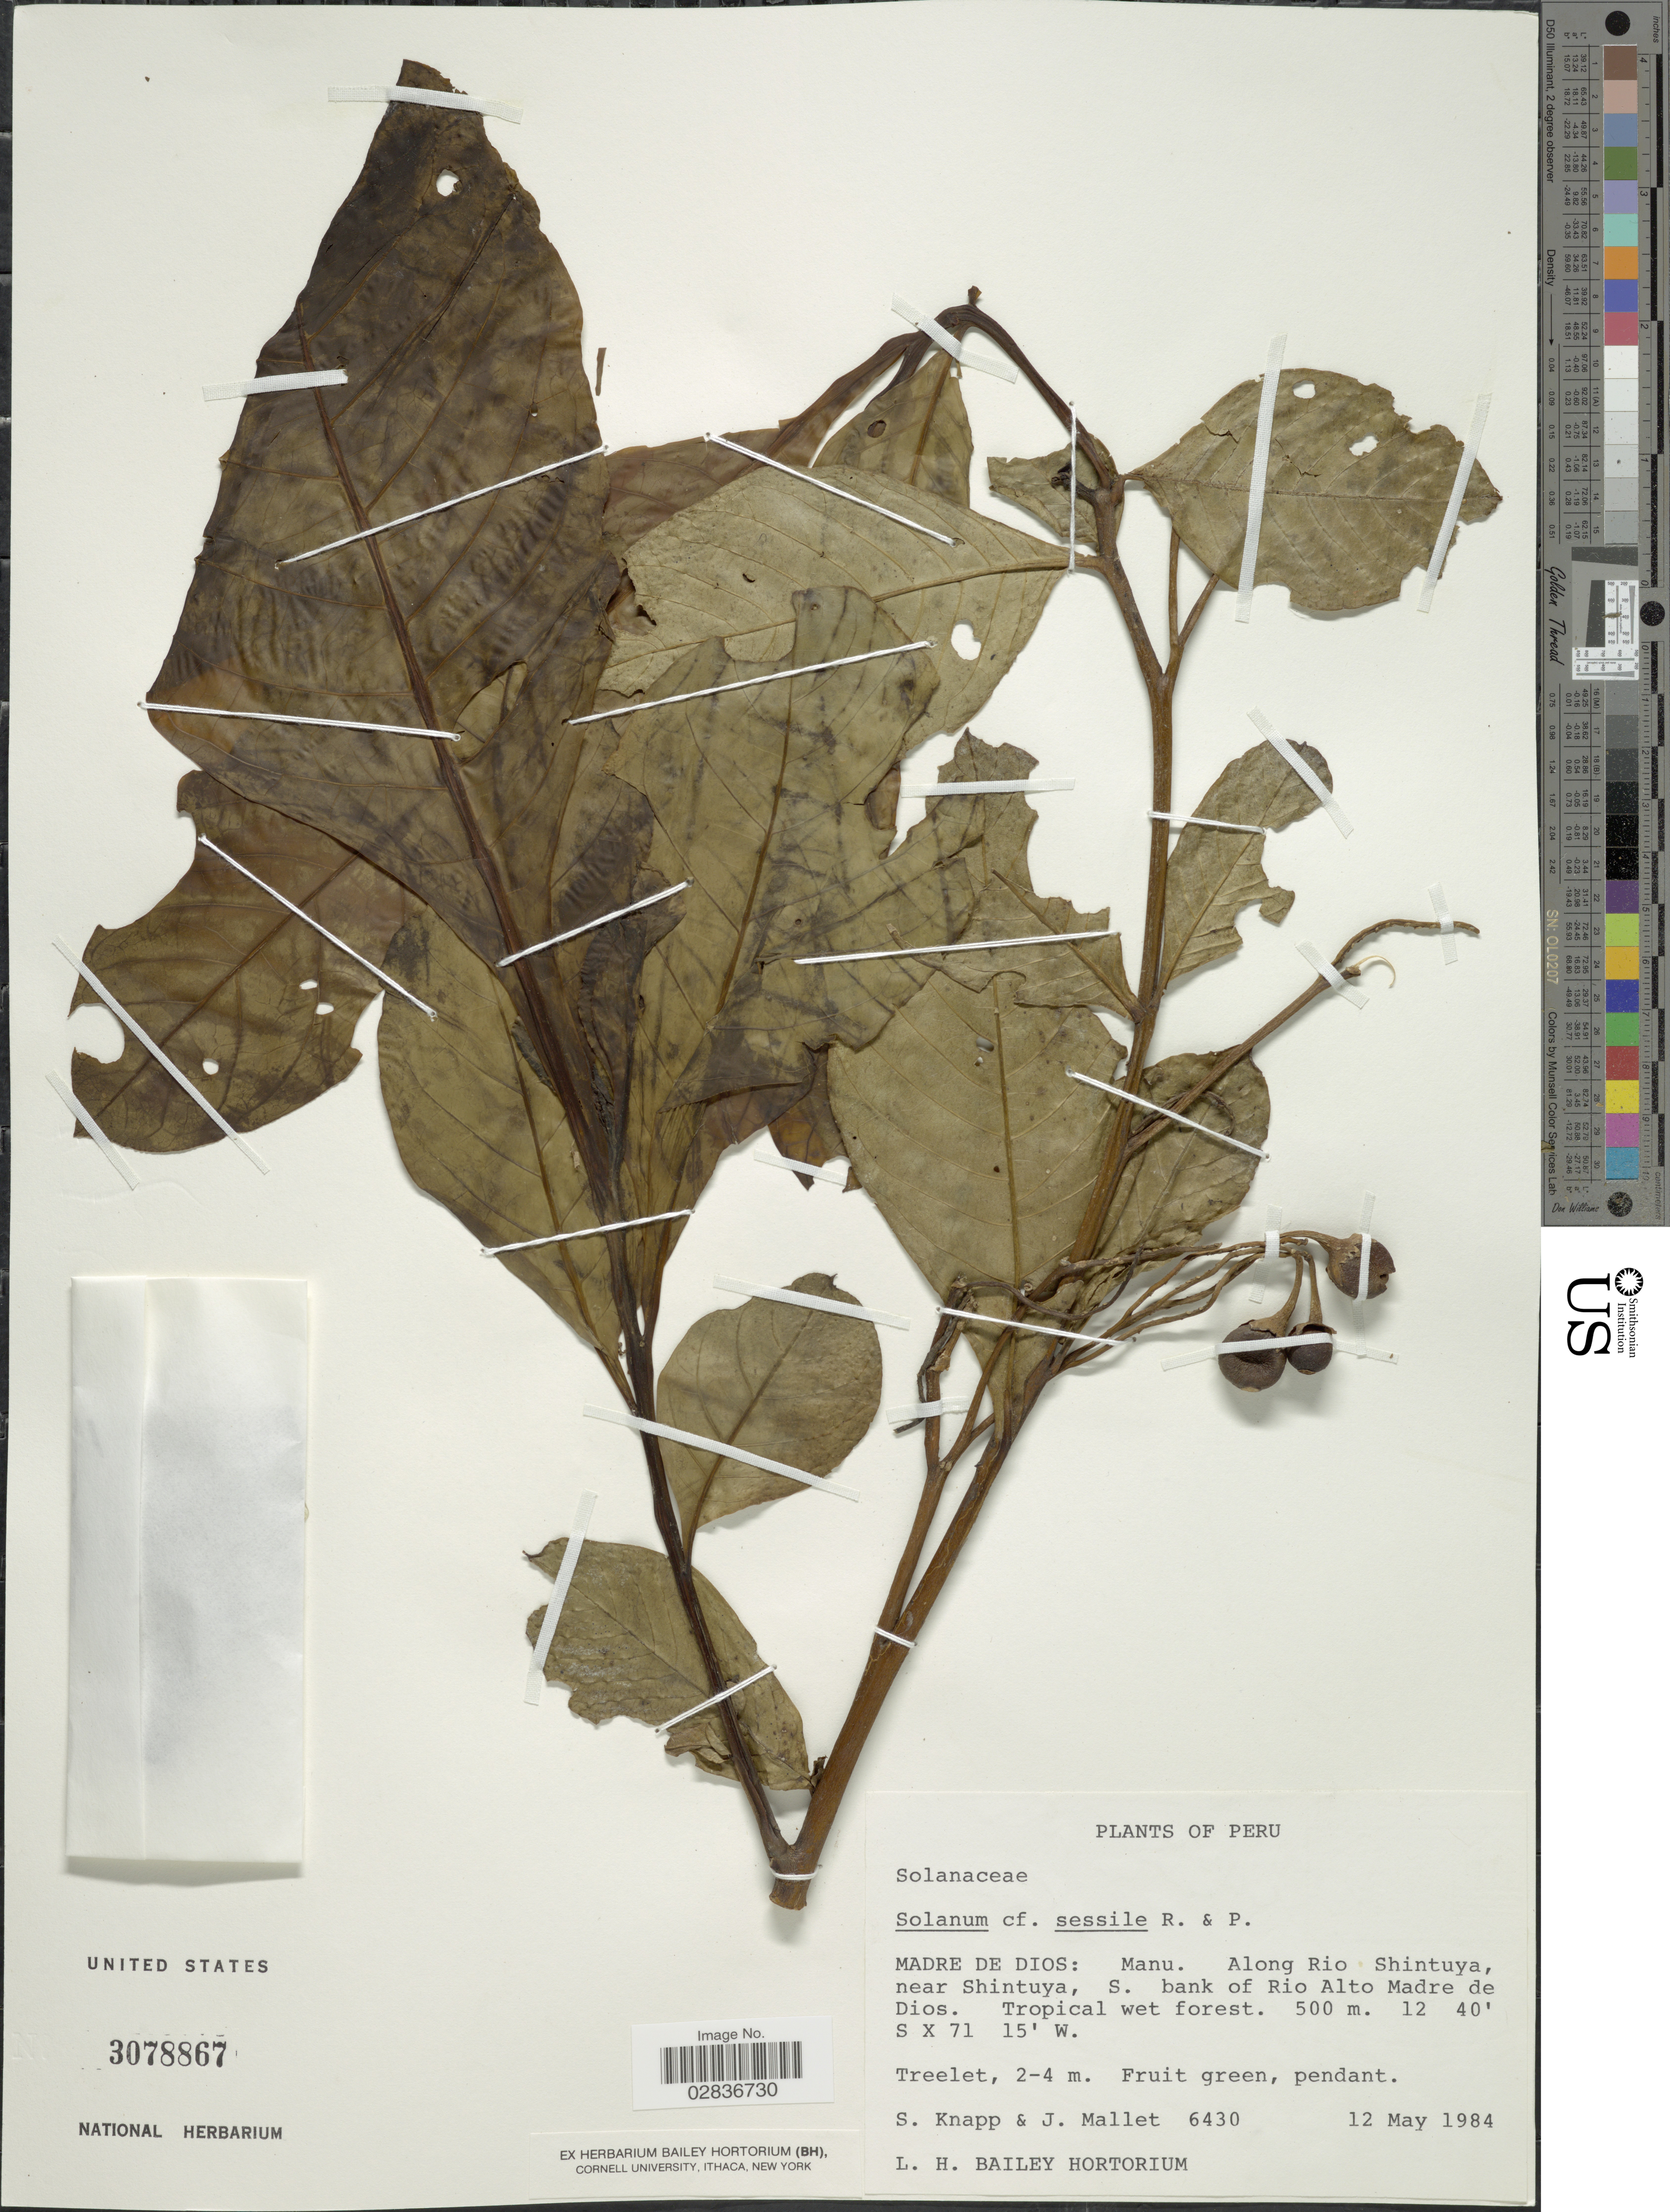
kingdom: Plantae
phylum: Tracheophyta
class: Magnoliopsida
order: Solanales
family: Solanaceae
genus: Solanum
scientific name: Solanum sessile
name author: Ruiz & Pav.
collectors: S. Knapp & J. Mallet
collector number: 6430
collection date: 1984-05-12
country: Peru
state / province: Madre de Dios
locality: Madre de Dios: Manu. Along Rio Shintuya, near Shintuya, S. bank of Rio Alto Madre de Dios.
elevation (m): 500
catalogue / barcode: US 3078867